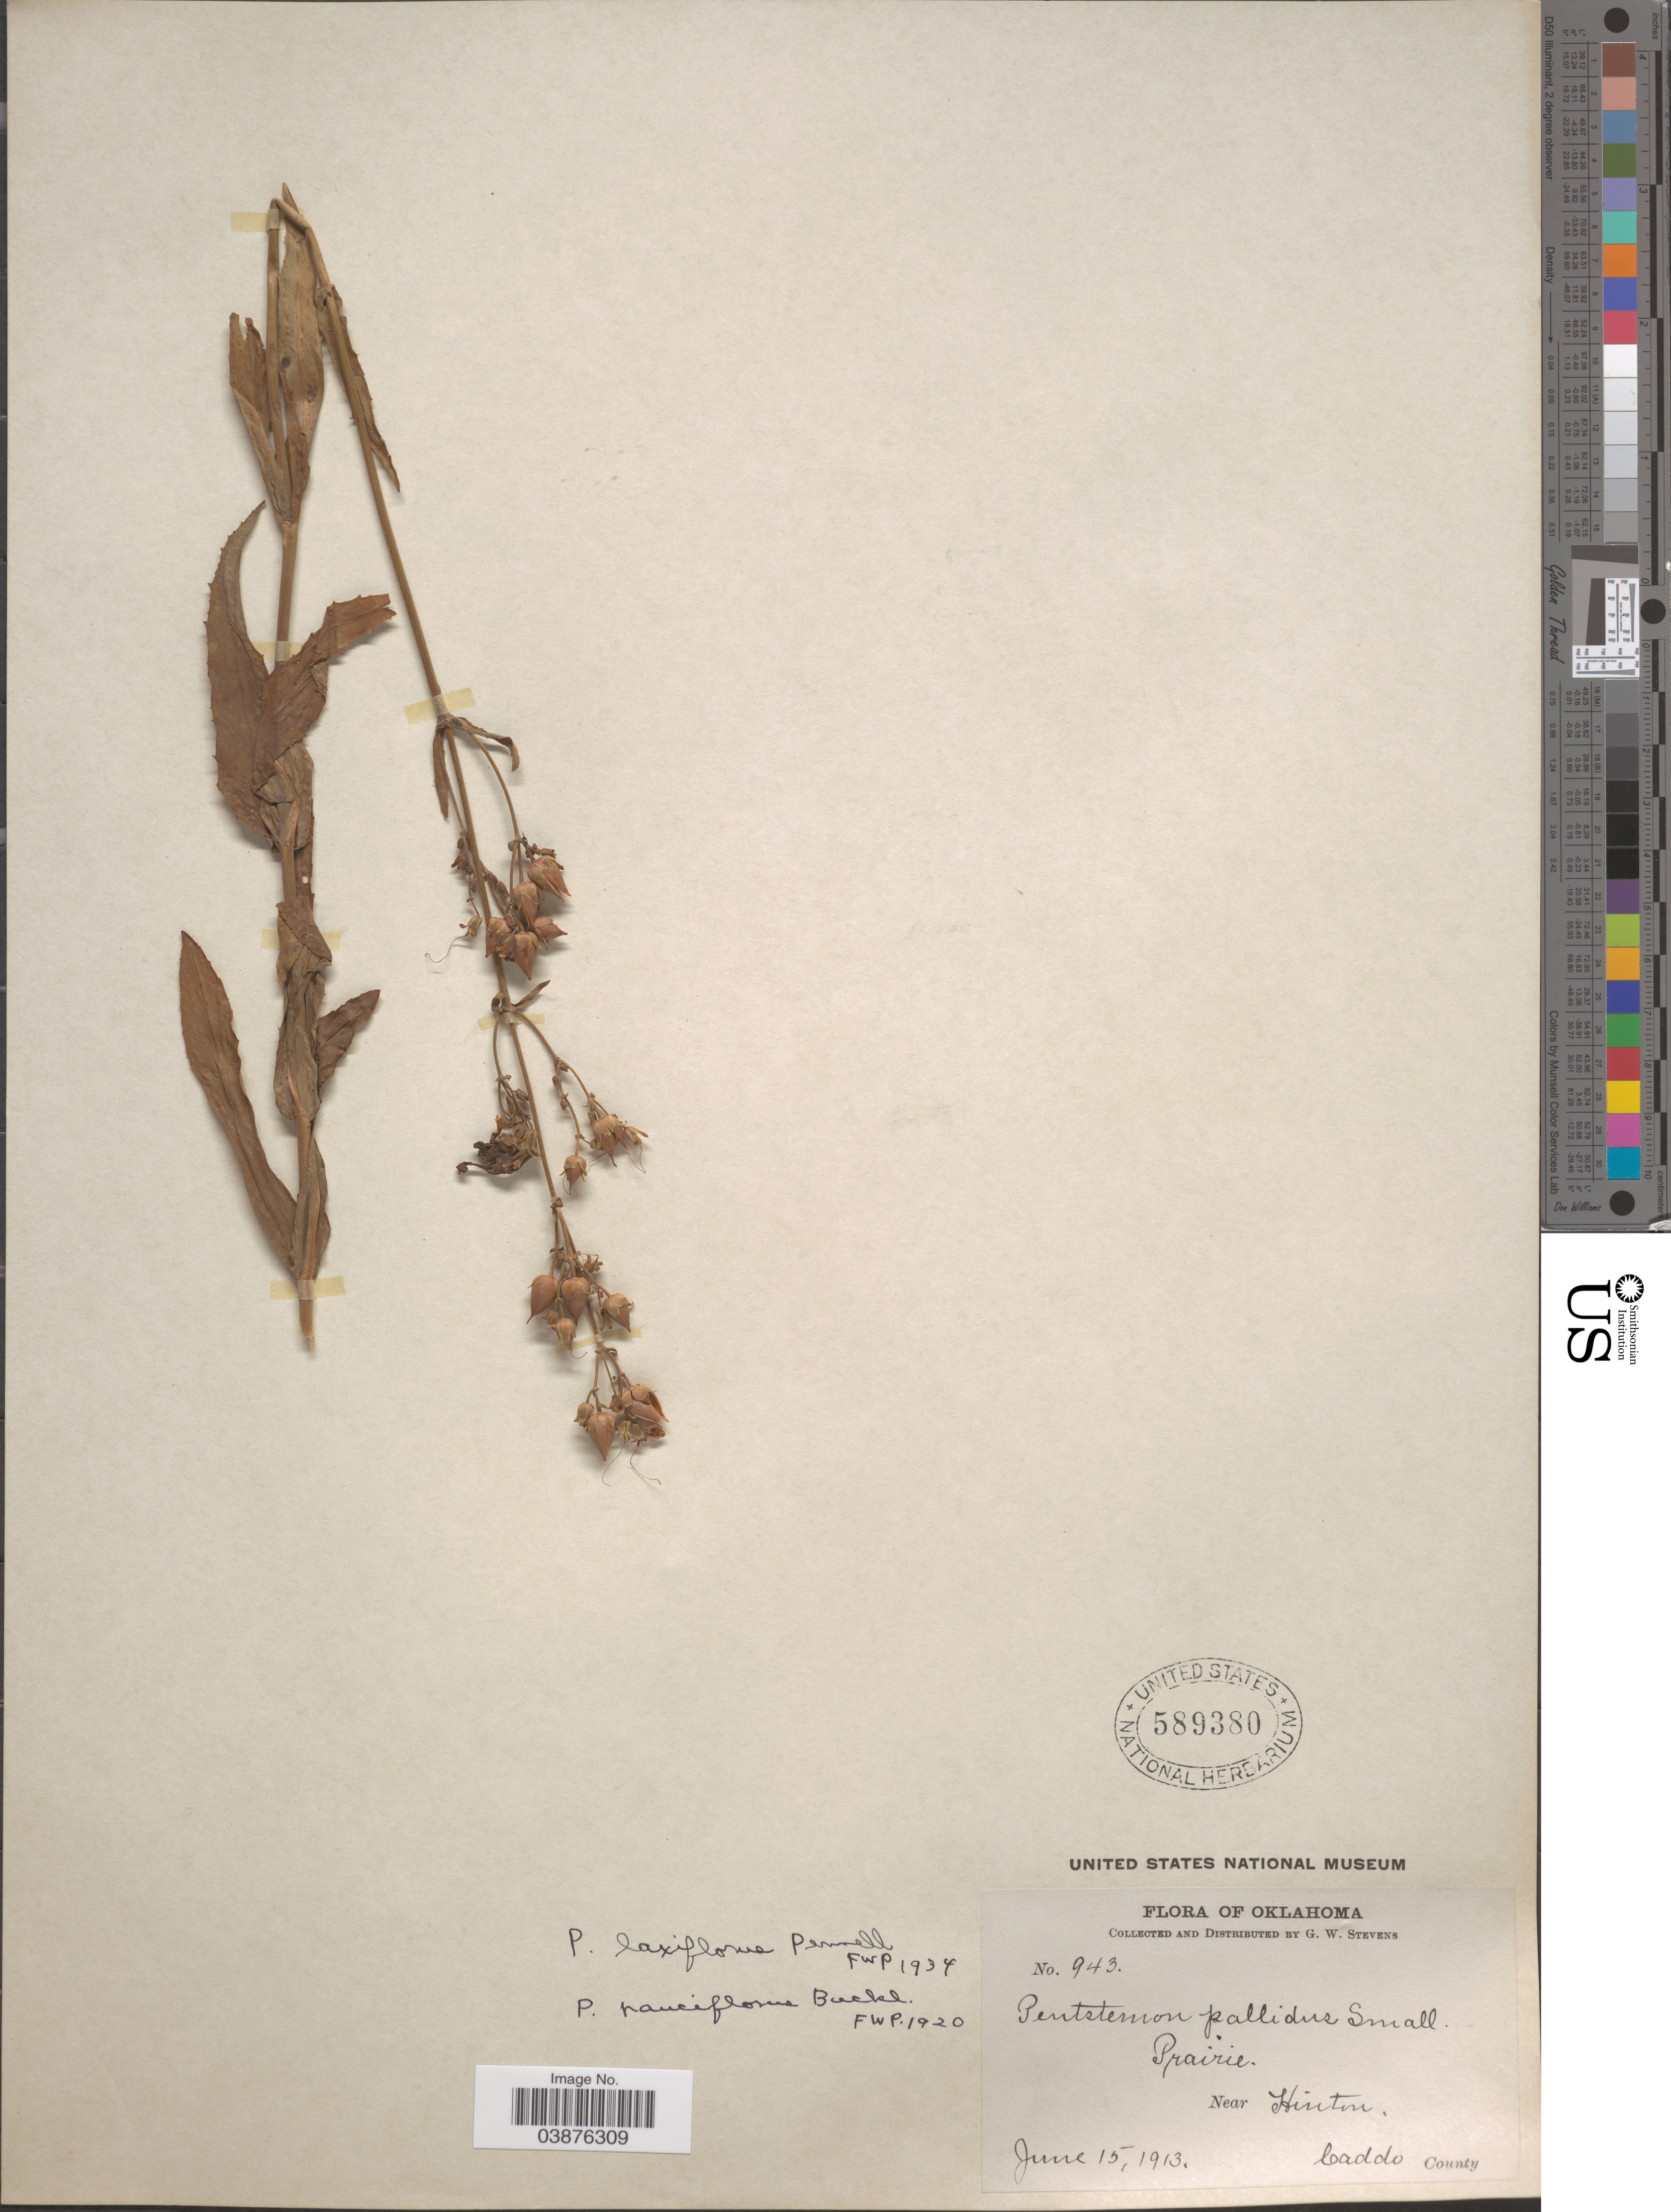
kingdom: Plantae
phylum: Tracheophyta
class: Magnoliopsida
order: Lamiales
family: Plantaginaceae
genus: Penstemon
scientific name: Penstemon laxiflorus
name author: Pennell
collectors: G. W. Stevens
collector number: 943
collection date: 1913-06-15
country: United States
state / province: Oklahoma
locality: Prairie. Near Hinton. Caddo County.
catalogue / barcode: US 589380